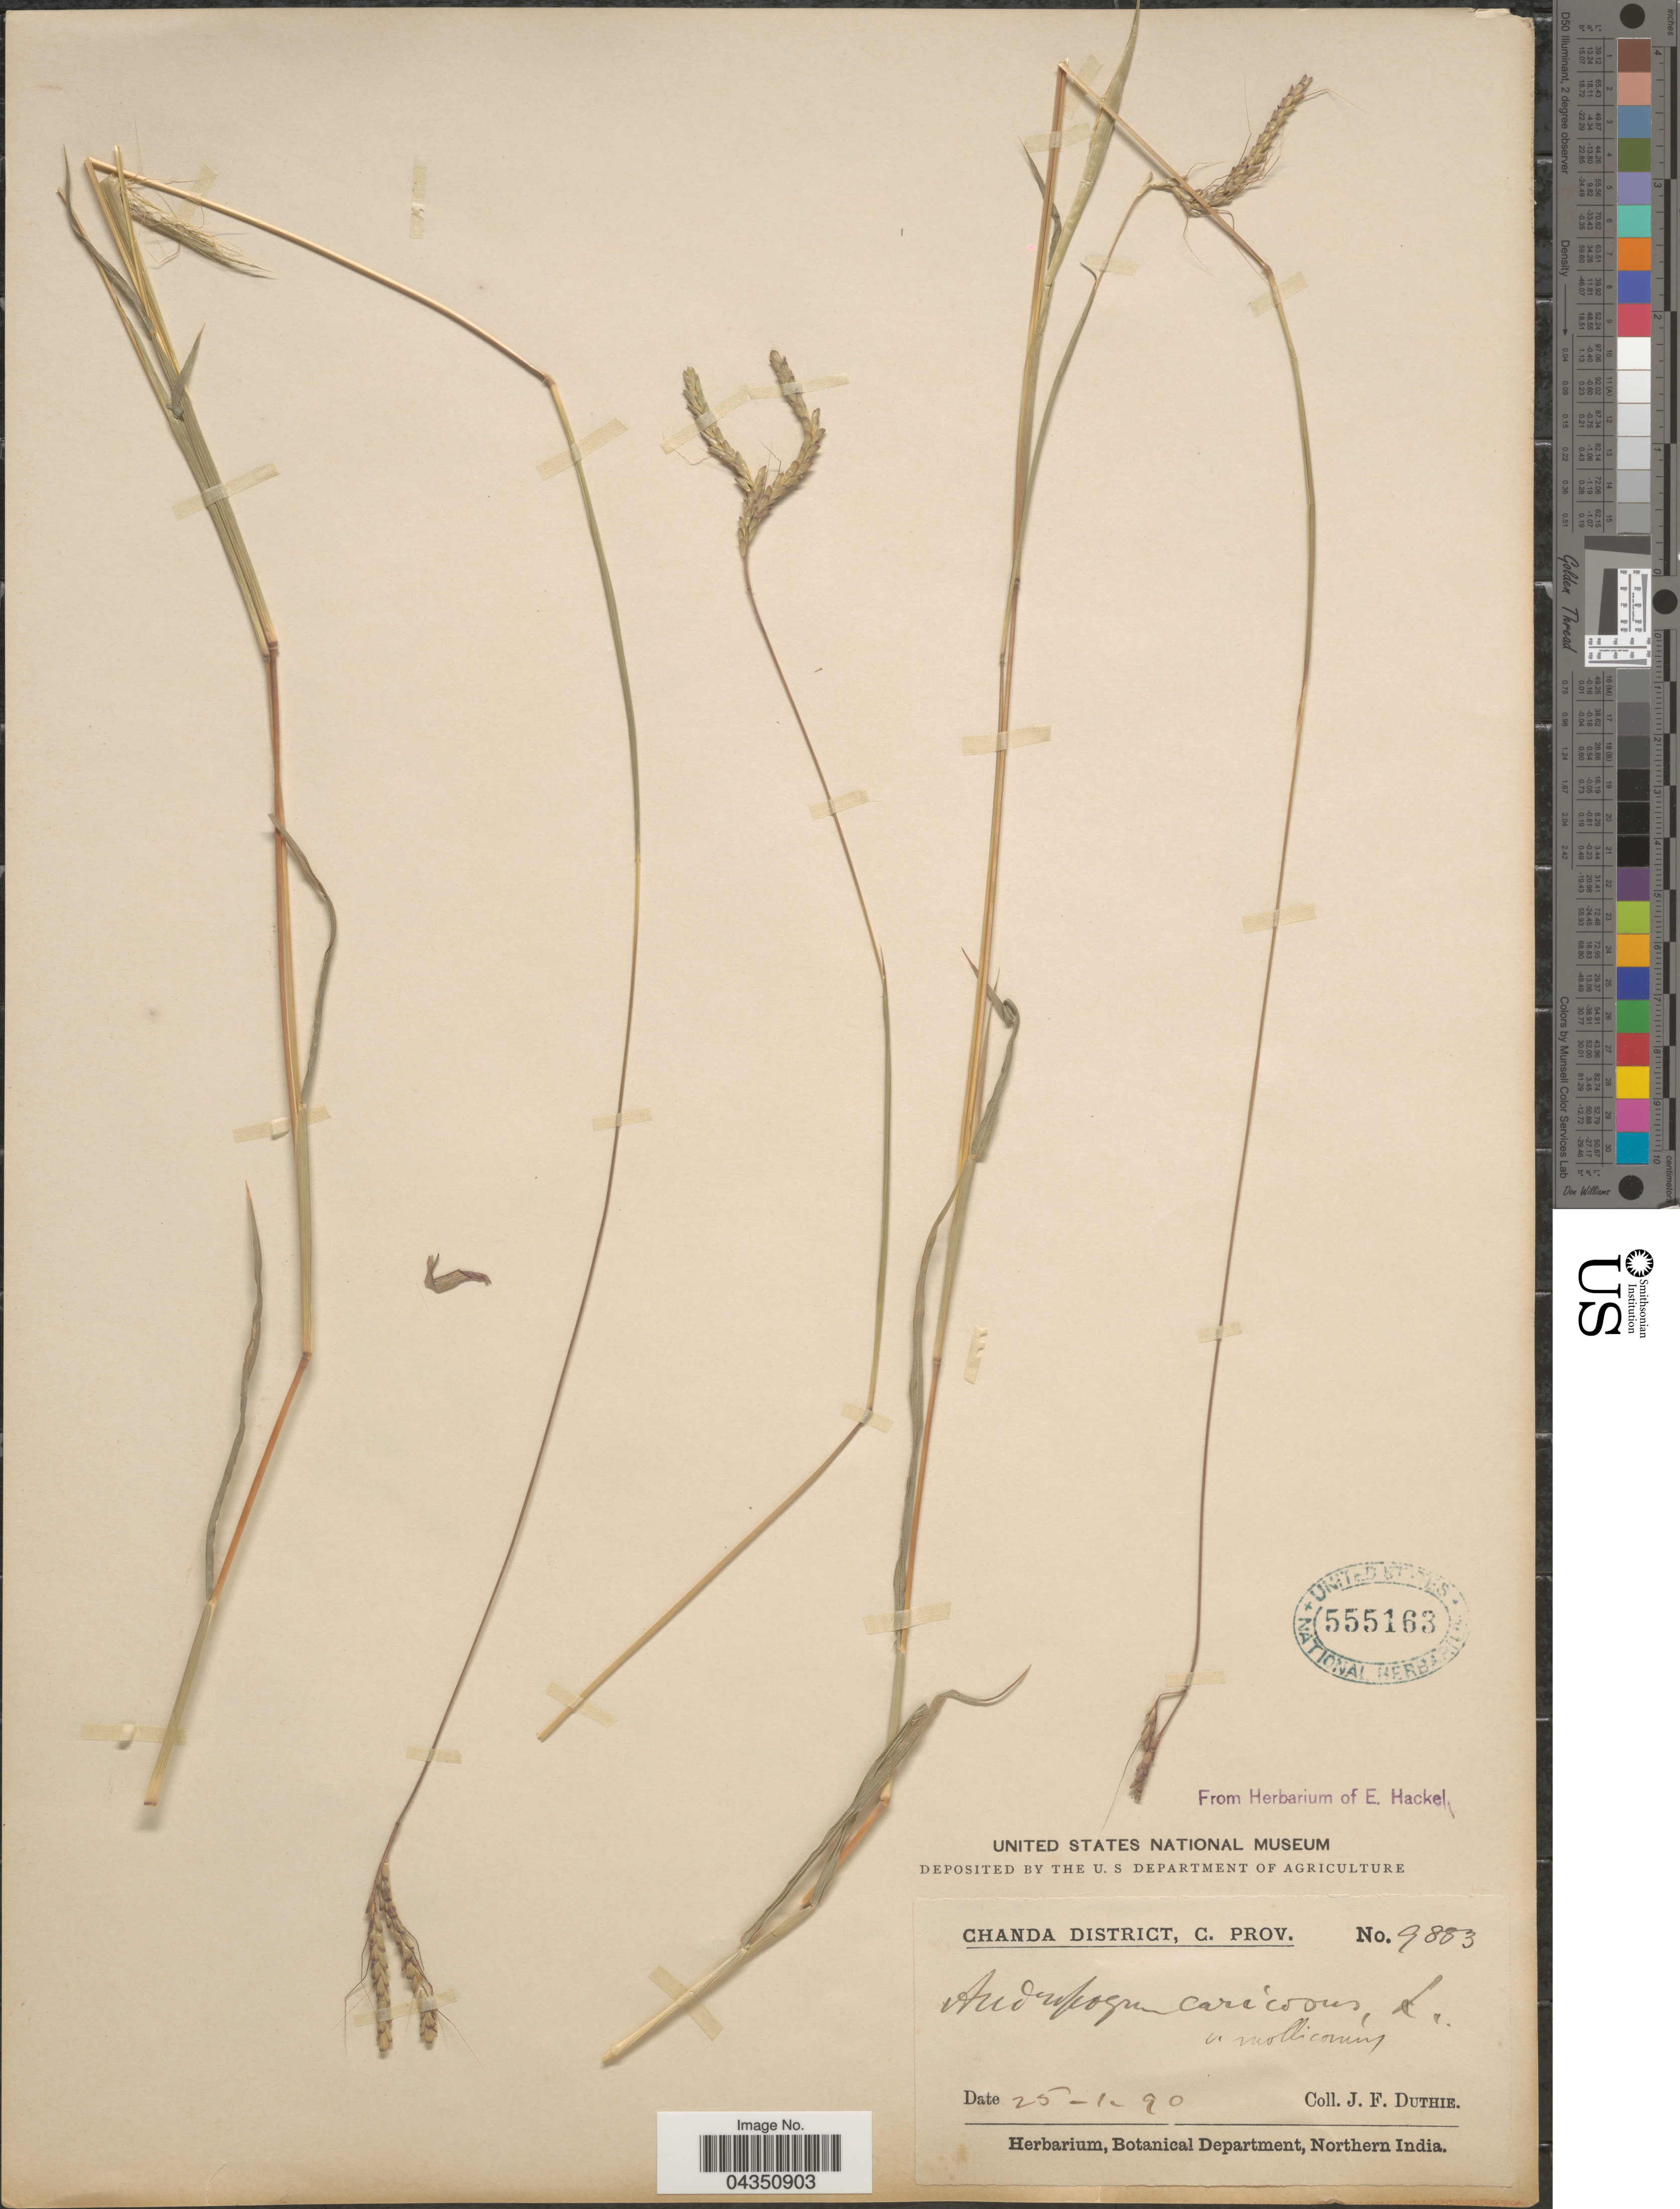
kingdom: Plantae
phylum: Tracheophyta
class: Liliopsida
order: Poales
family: Poaceae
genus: Dichanthium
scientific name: Dichanthium caricosum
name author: (L.) A. Camus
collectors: J. F. Duthie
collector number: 9883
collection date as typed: Transcribed d/m/y: 25/1/90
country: India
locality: Chanda District, C. Prov.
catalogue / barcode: US 555163